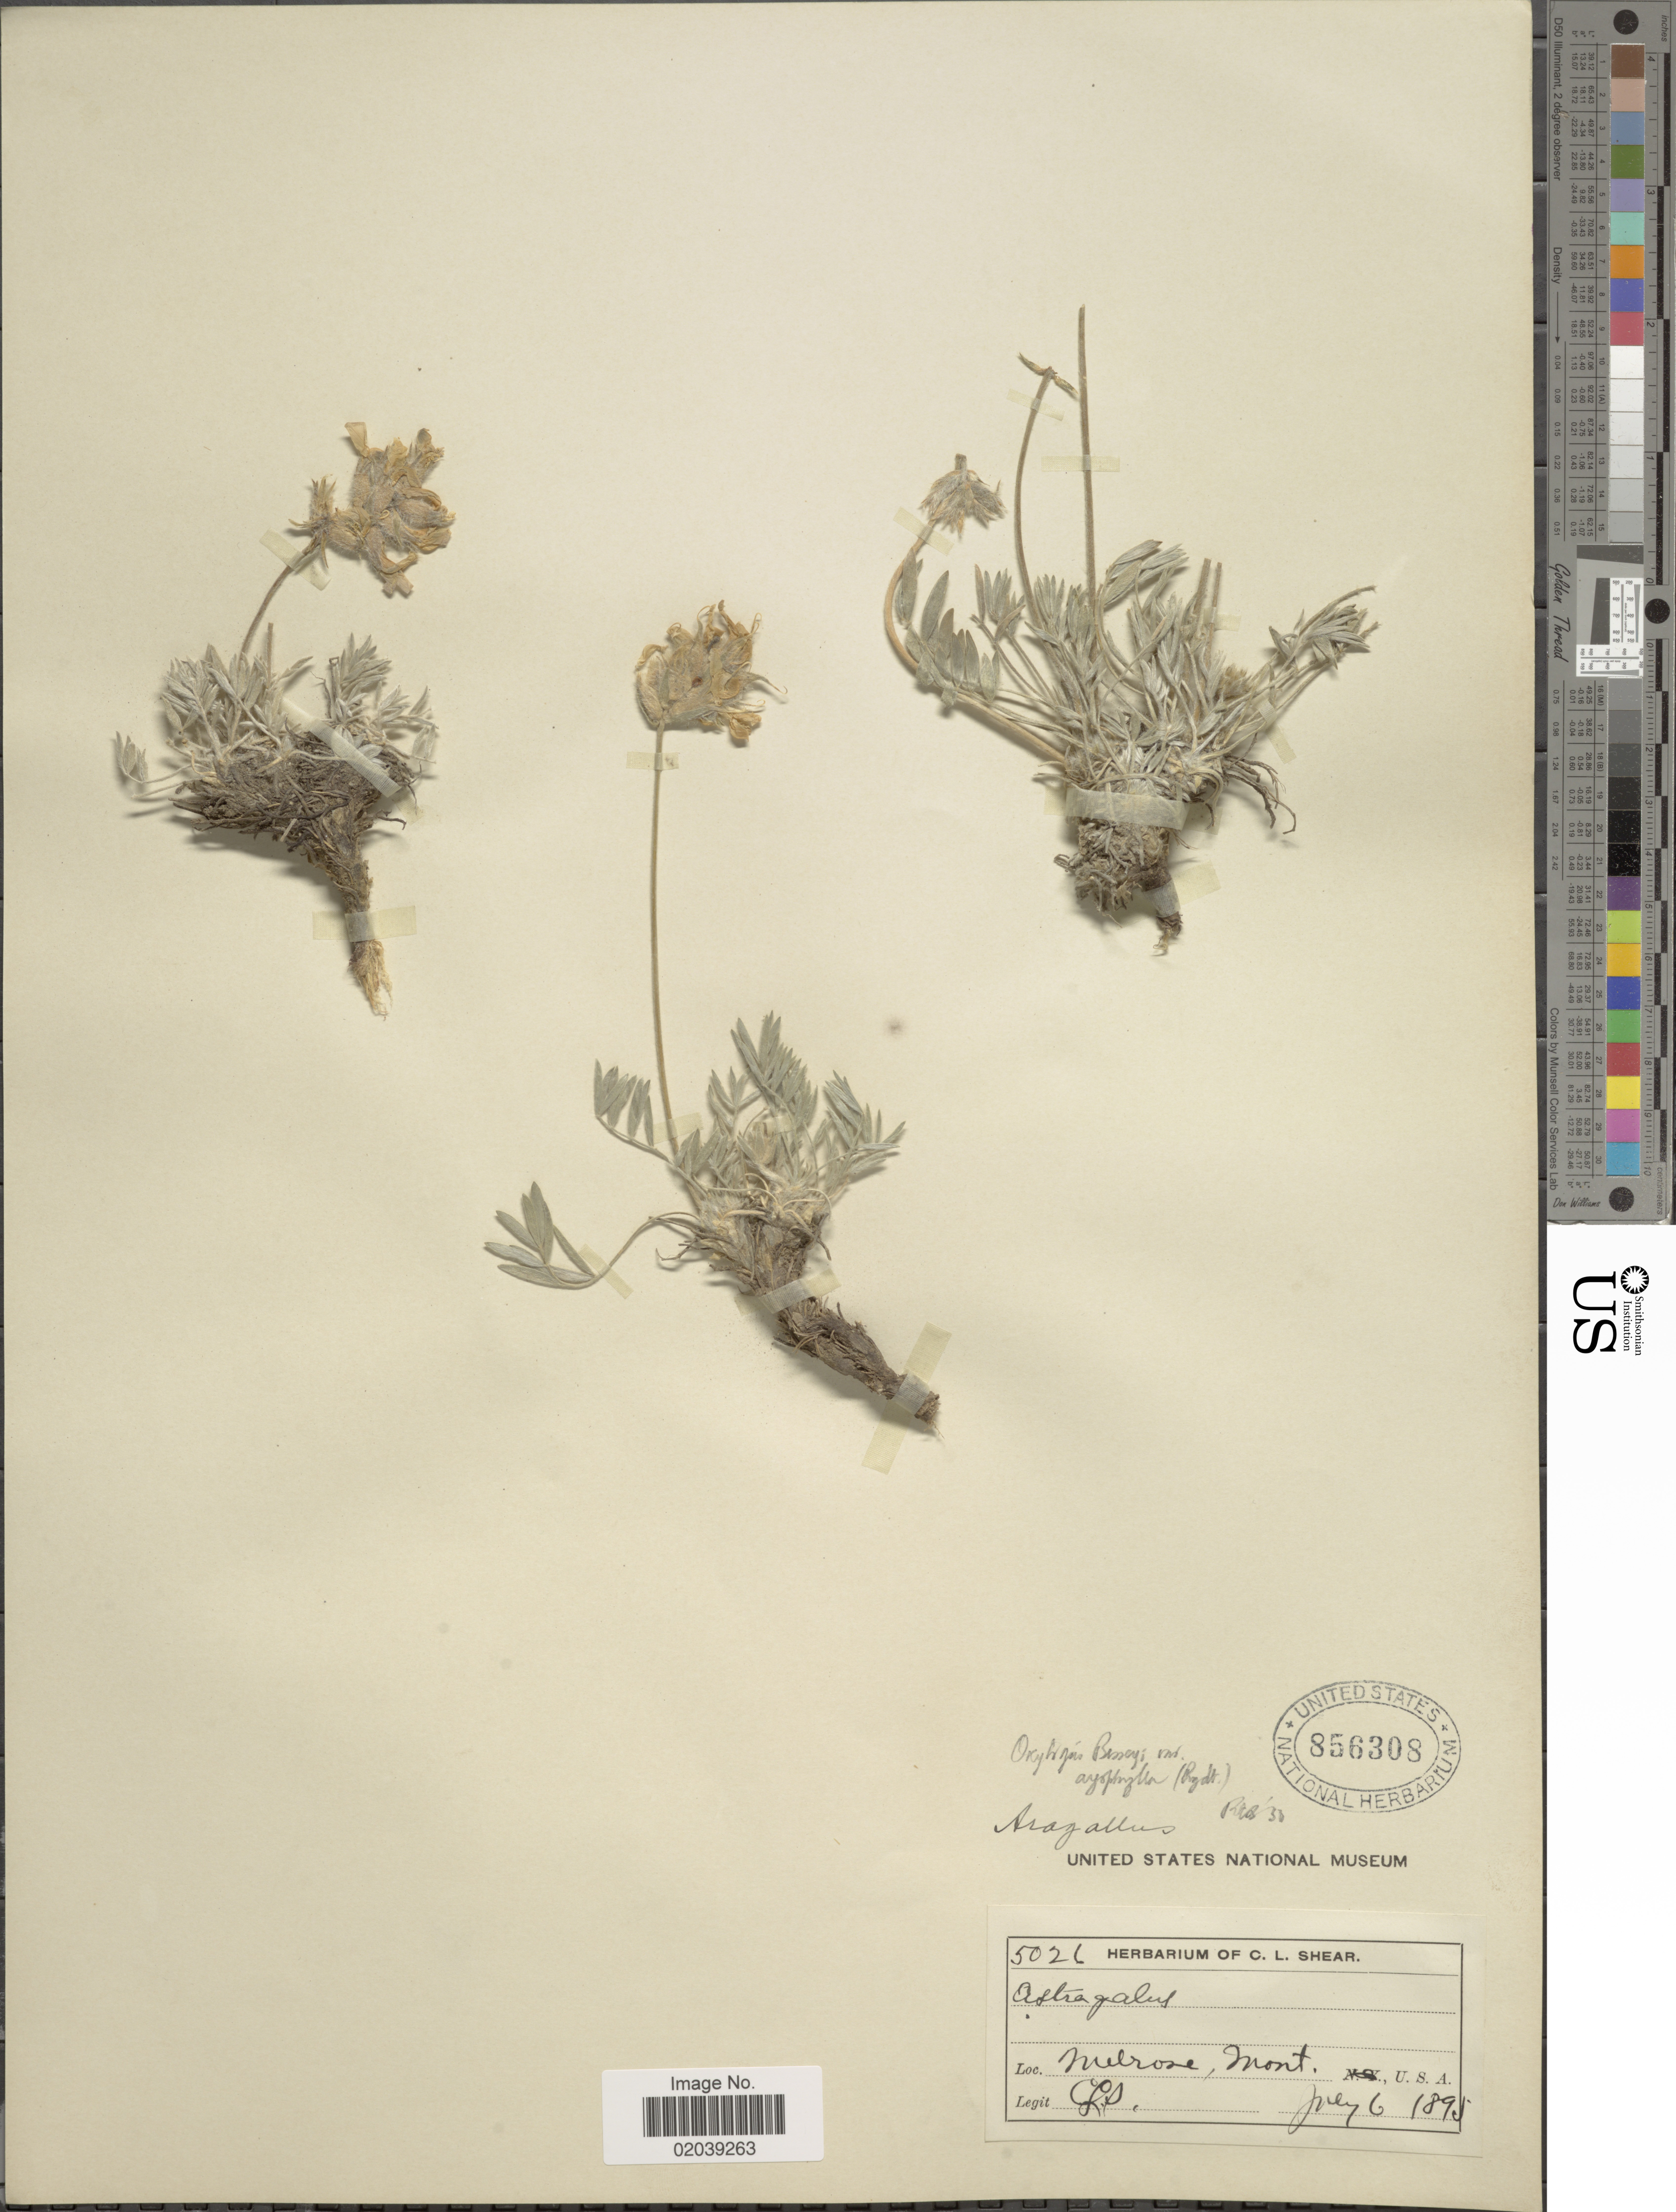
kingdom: Plantae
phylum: Tracheophyta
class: Magnoliopsida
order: Fabales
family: Fabaceae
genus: Oxytropis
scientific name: Oxytropis besseyi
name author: (Rydb.) Blank.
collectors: C. L. Shear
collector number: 5026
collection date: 1895-07-06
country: United States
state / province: Montana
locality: Melrose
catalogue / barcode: US 856308